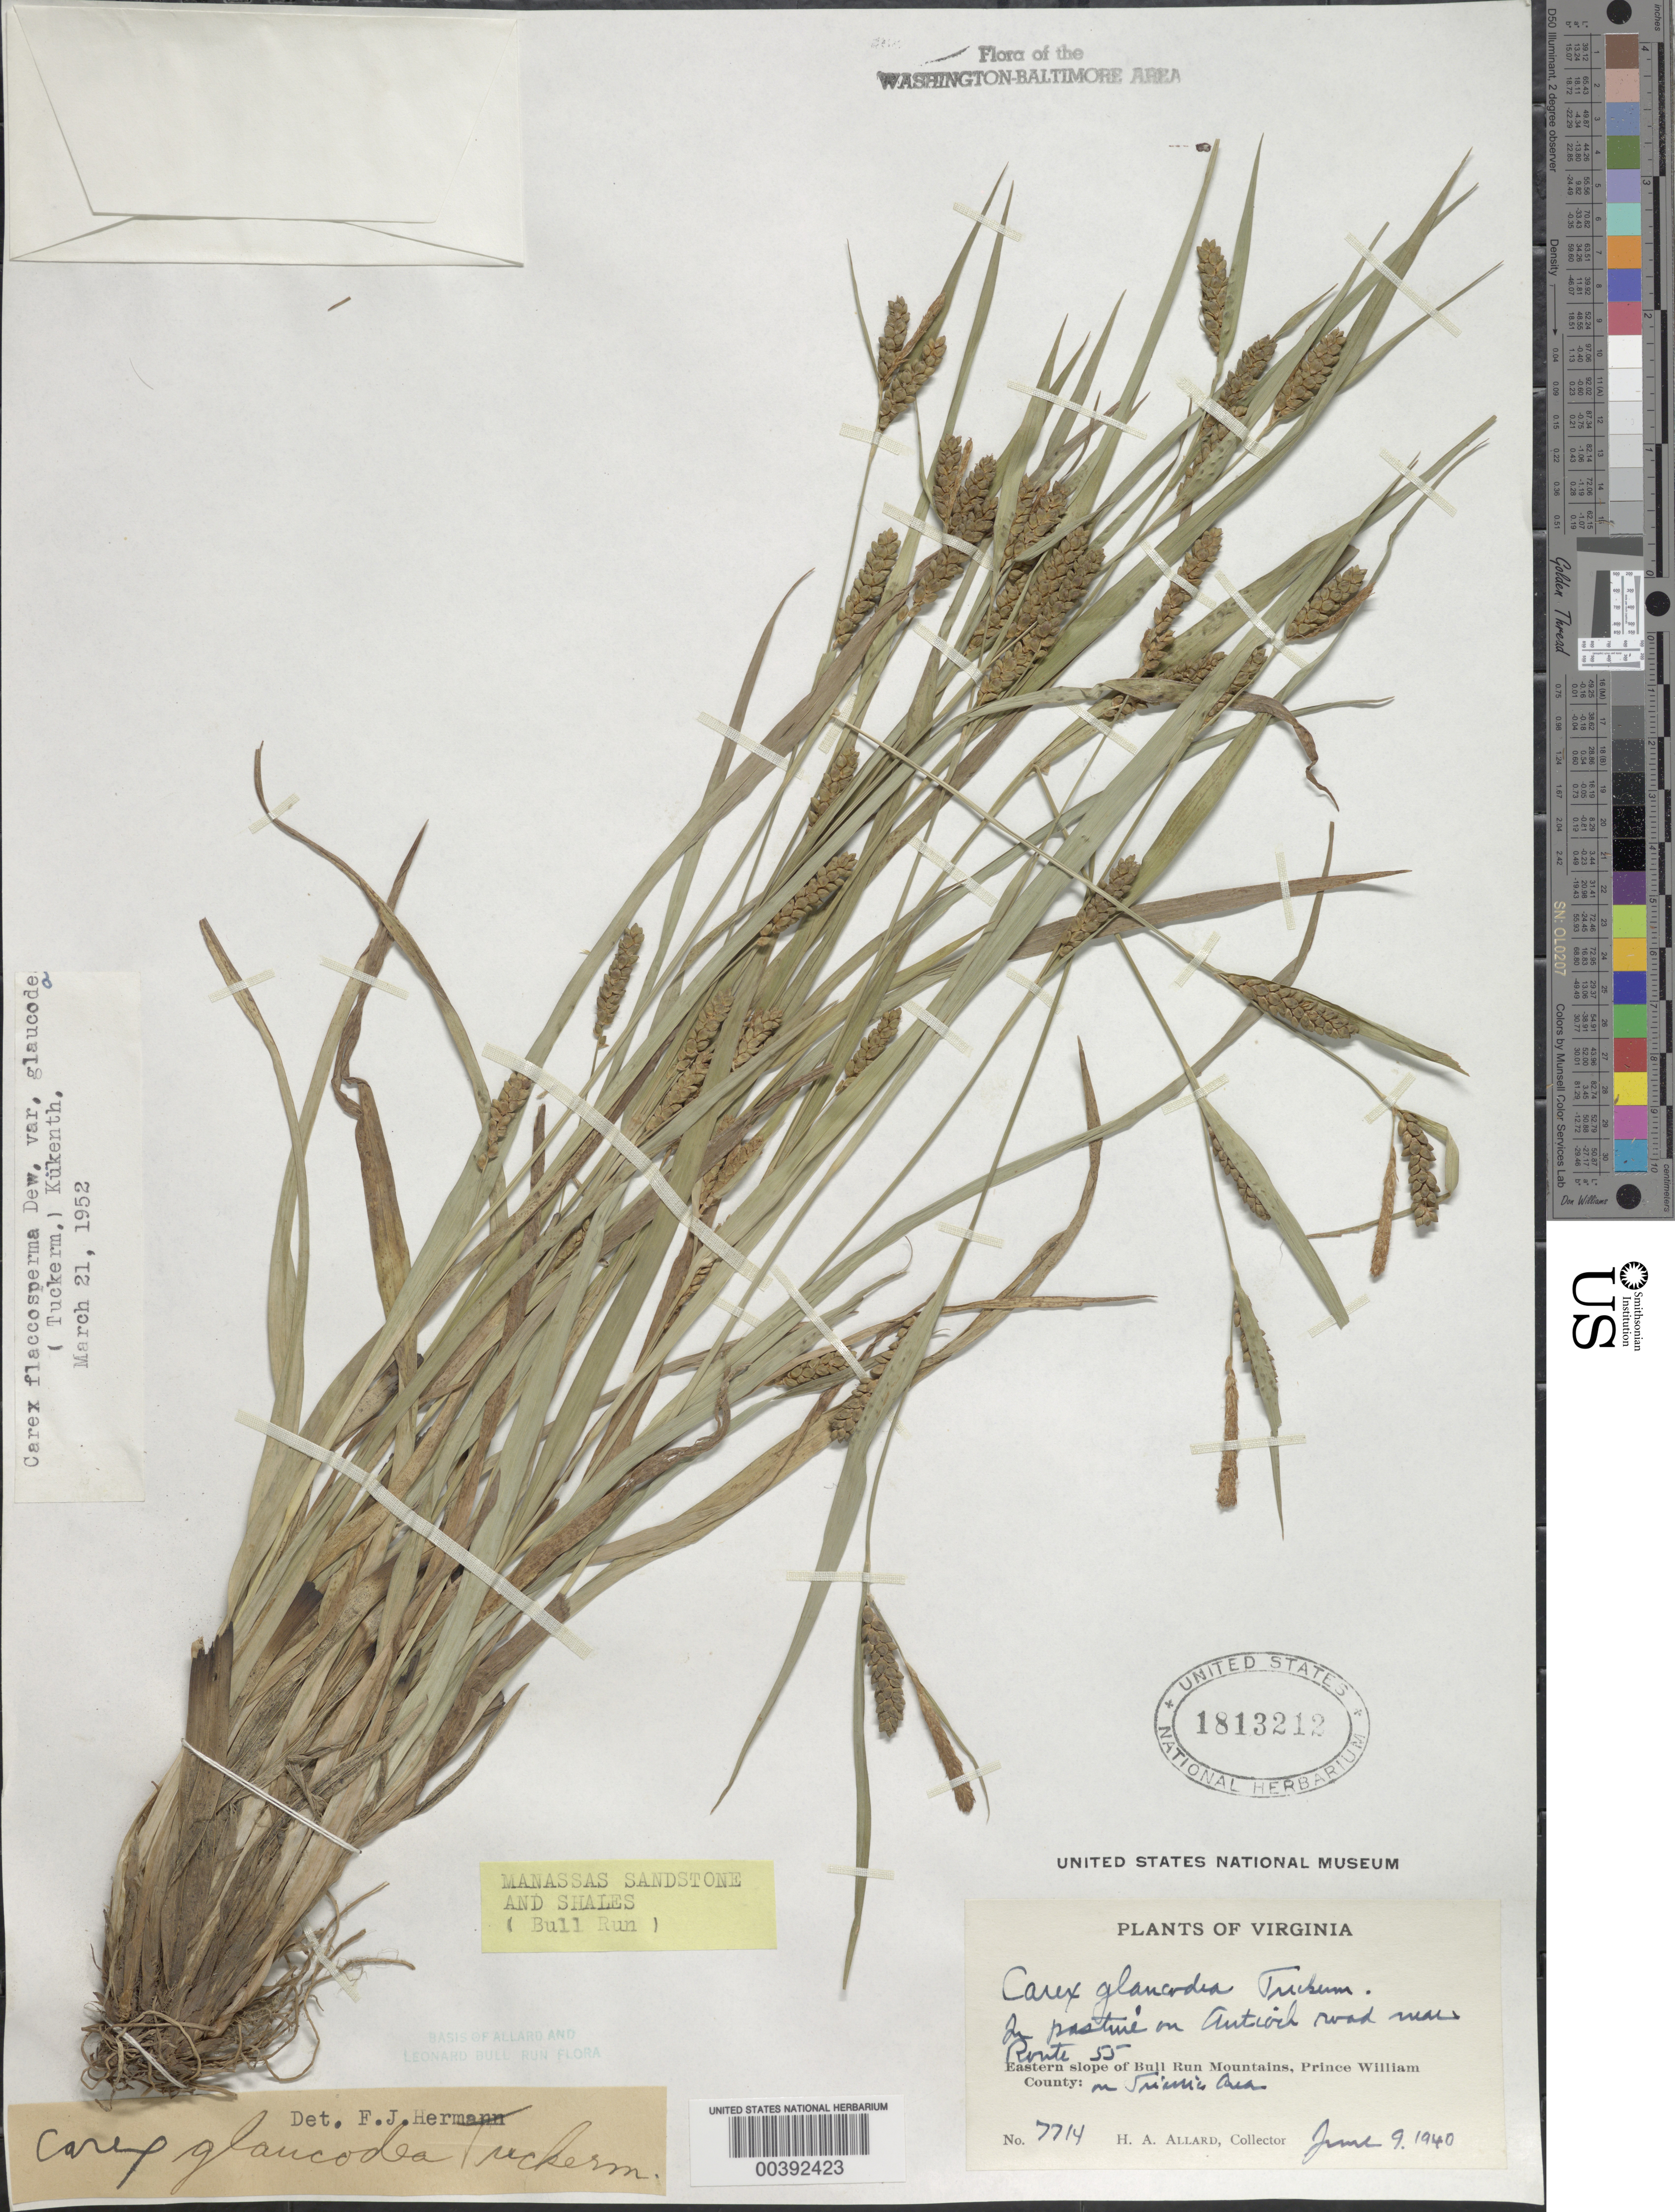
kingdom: Plantae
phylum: Tracheophyta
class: Liliopsida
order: Poales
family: Cyperaceae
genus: Carex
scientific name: Carex glaucodea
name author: Tuck. ex Olney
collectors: H. A. Allard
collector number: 7714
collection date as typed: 09 Jun 1940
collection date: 1940-06-09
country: United States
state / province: Virginia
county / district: Prince William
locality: Antioch Road, Route 55 vicinity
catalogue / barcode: US 1813212